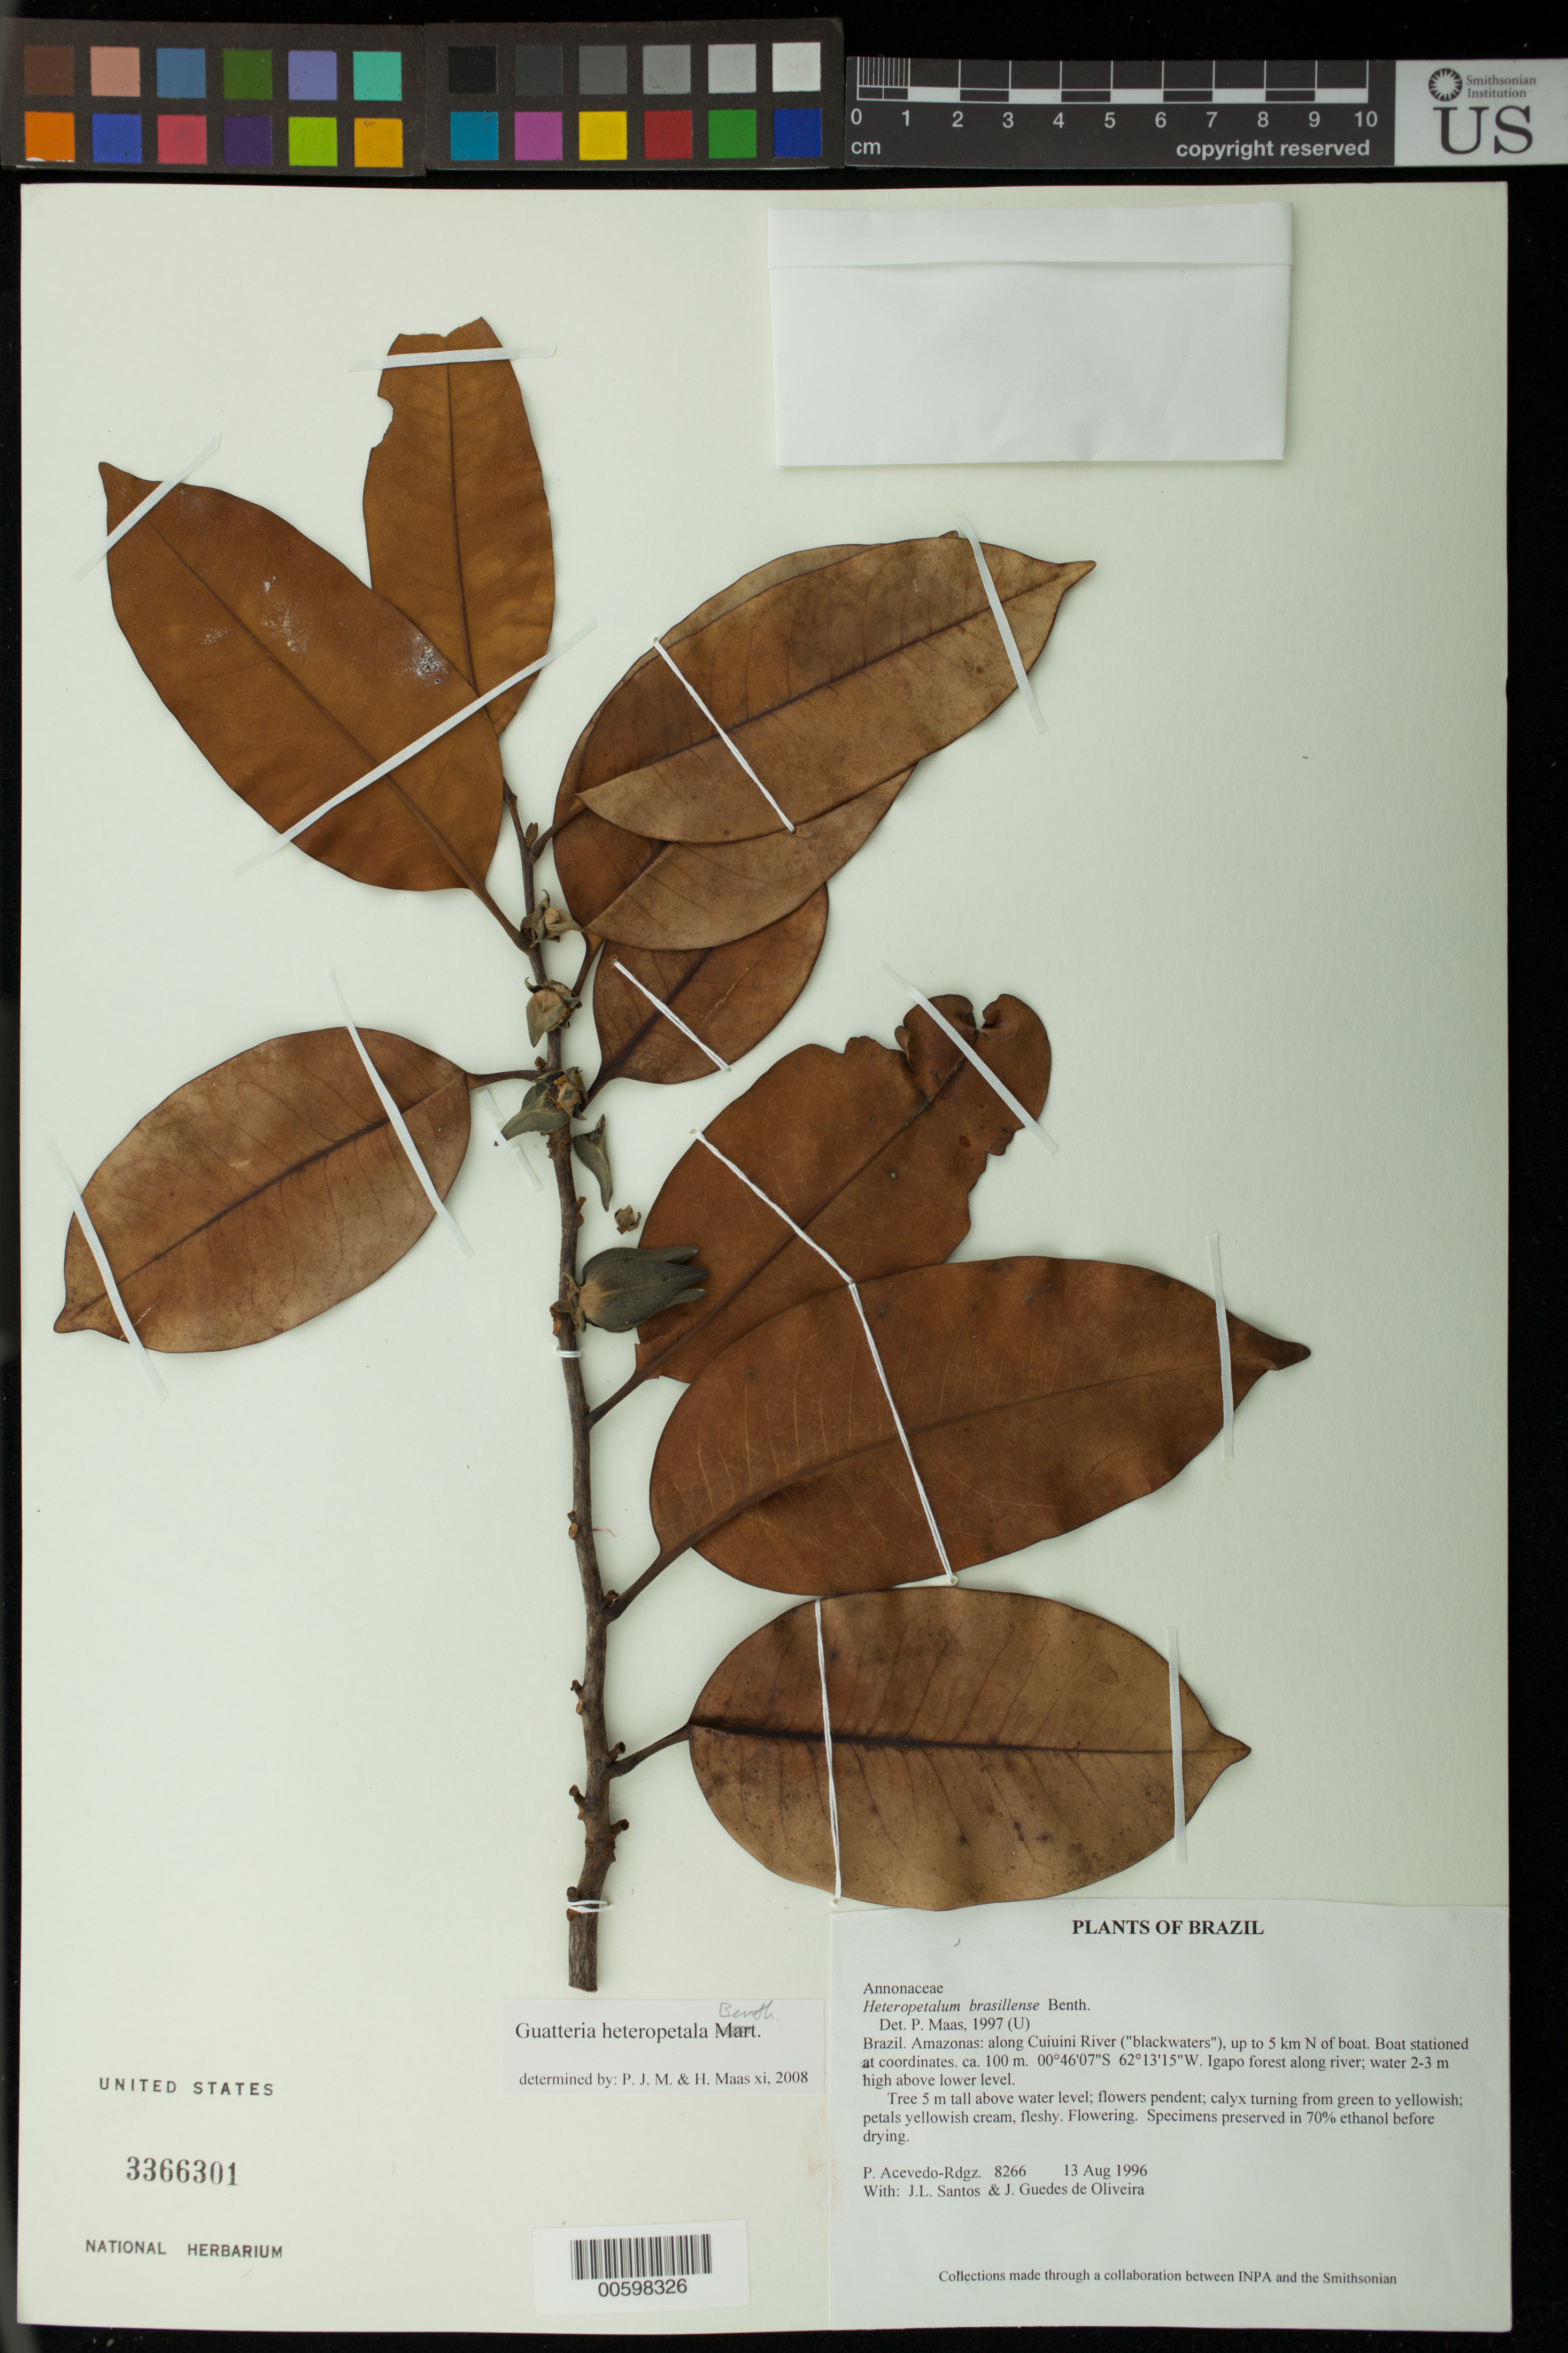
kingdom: Plantae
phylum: Tracheophyta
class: Magnoliopsida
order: Magnoliales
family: Annonaceae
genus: Guatteria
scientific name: Guatteria heteropetala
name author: Benth.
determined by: Maas, Paul J.; Maas, H.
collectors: P. Acevedo-Rodr., J. L. Santos & J. Guedes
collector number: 8266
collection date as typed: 13 Aug 1996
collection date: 1996-08-13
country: Brazil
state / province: Amazonas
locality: Amazonas: along Cuiuini River ("blackwaters"), up to 5 km N of boat. Boat stationed at coordinates.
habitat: Igapo forest along river; water 2-3 m high above lower level.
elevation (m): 100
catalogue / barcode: US 3366301